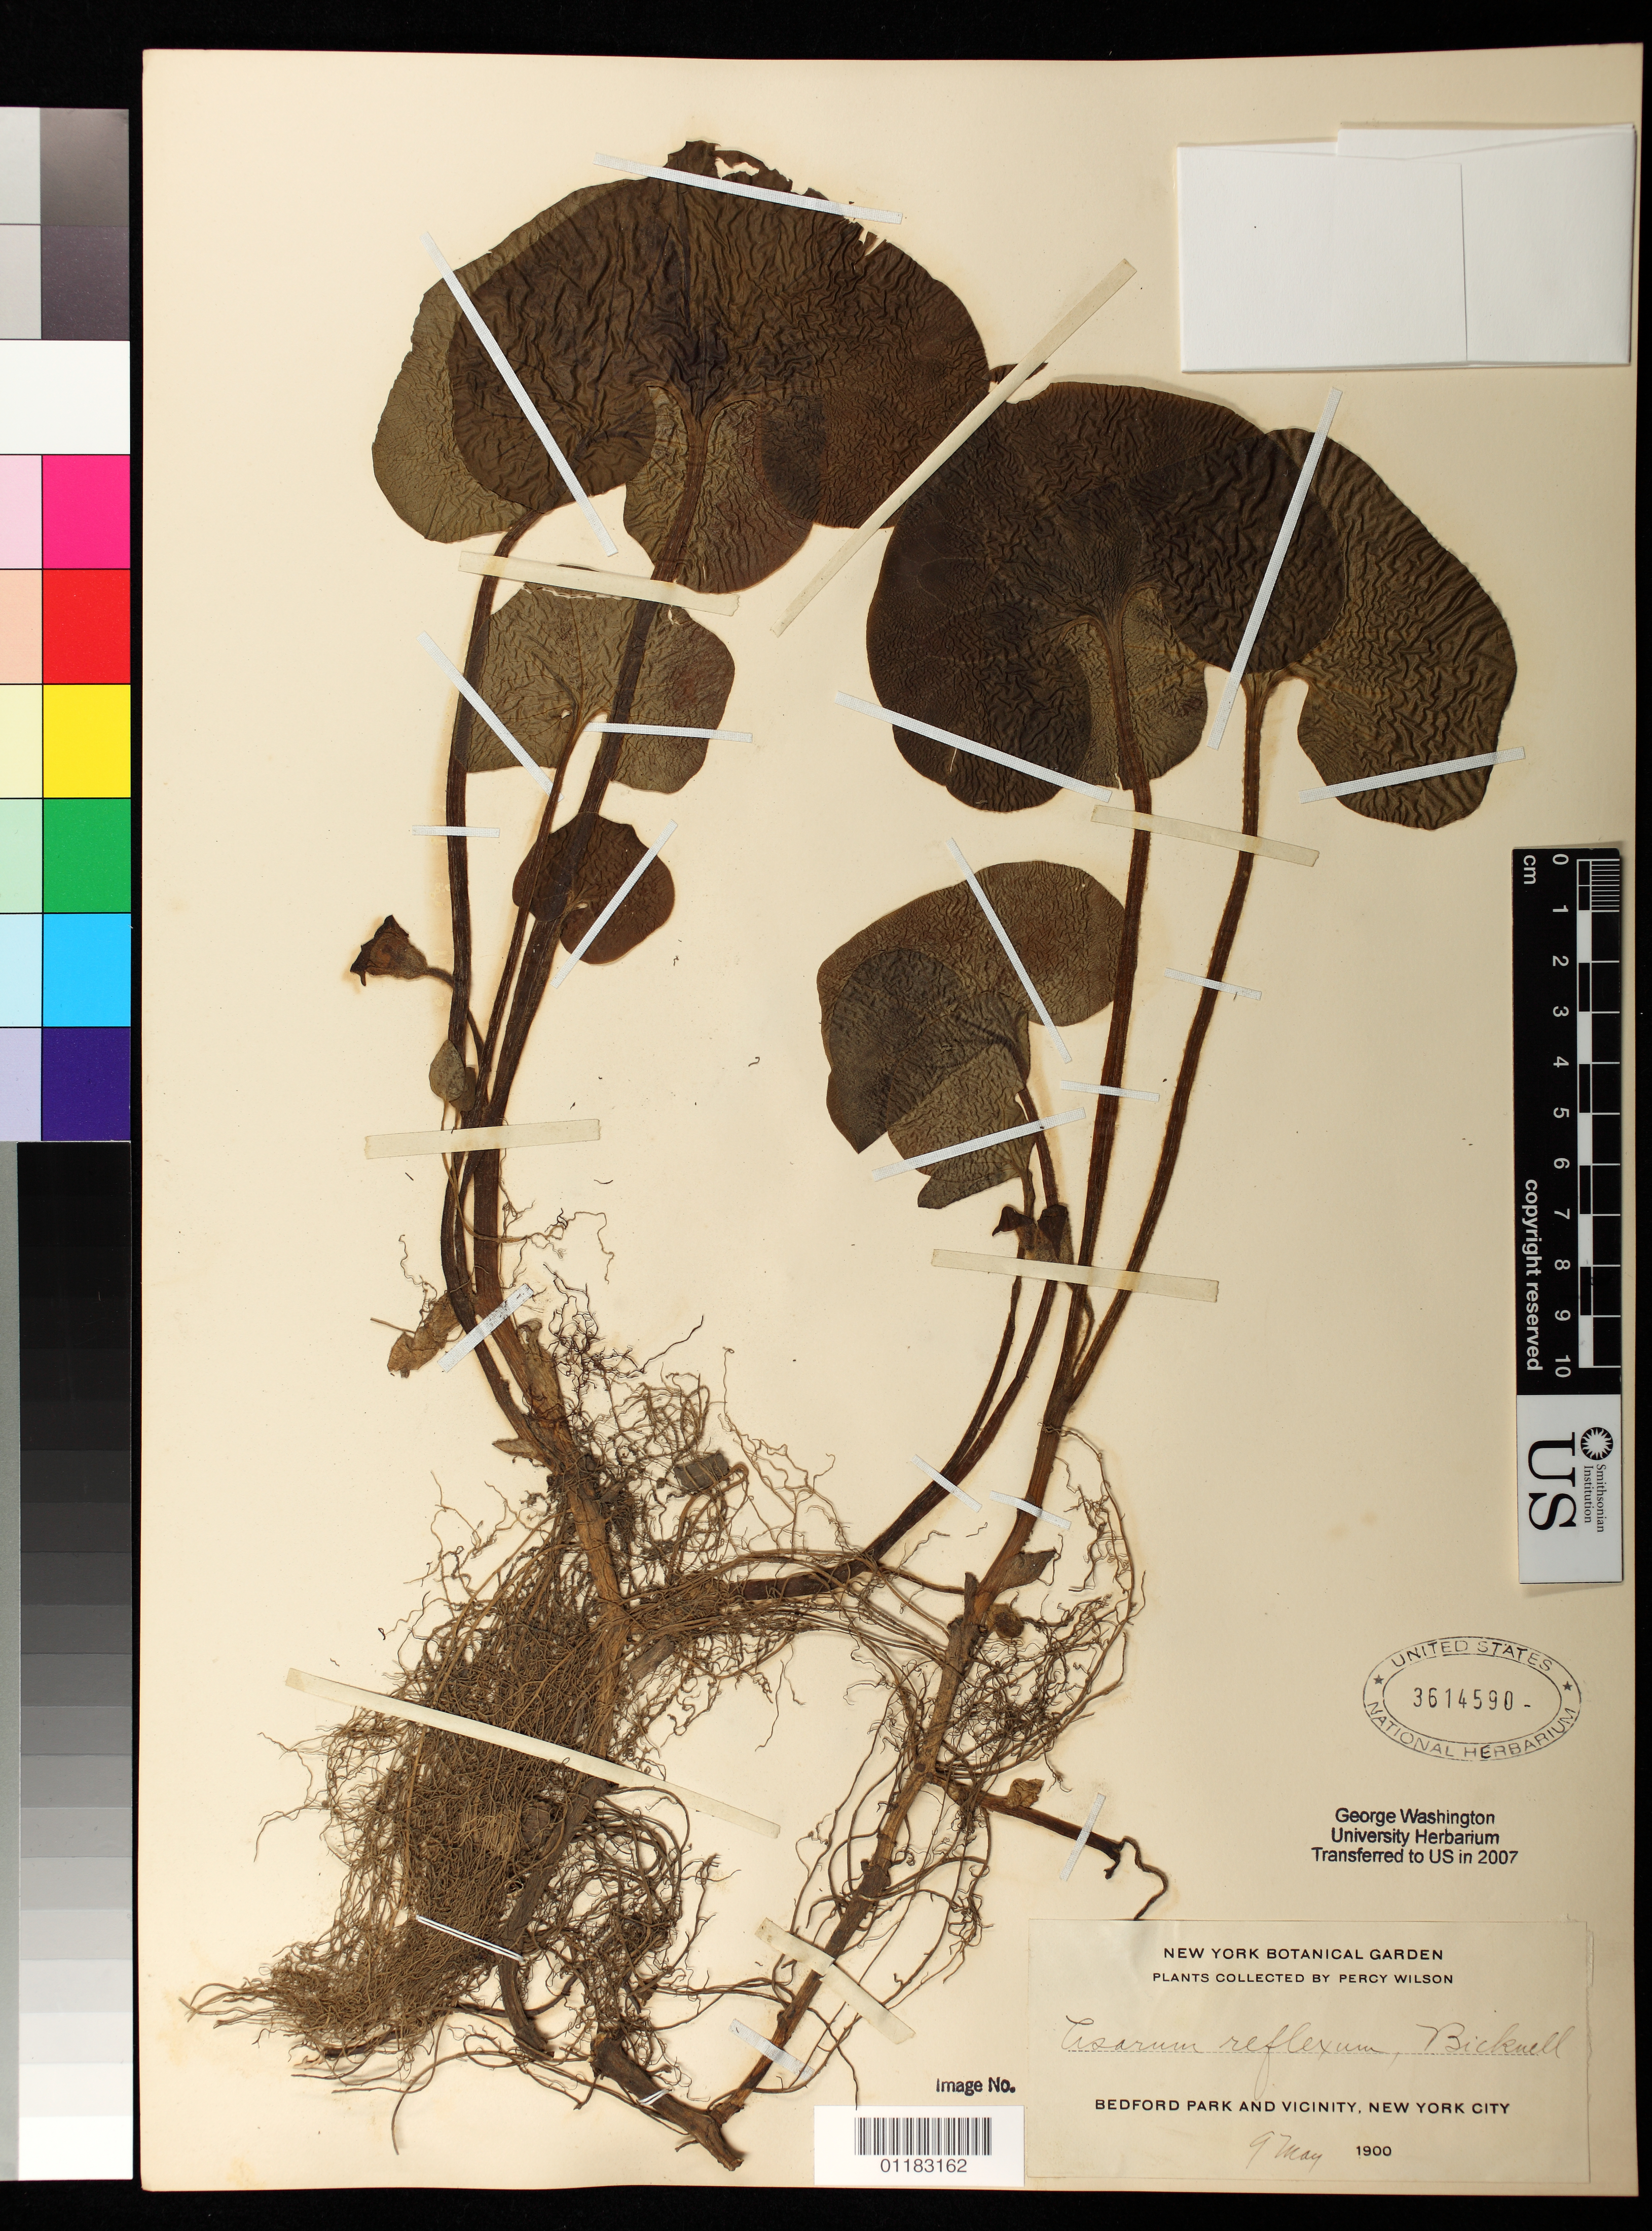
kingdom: Plantae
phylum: Tracheophyta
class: Magnoliopsida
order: Piperales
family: Aristolochiaceae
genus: Asarum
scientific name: Asarum sp.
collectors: P. Wilson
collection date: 1900-05-09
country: United States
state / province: New York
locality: Bedford Park and vicinity, New York City.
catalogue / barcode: US 3614590